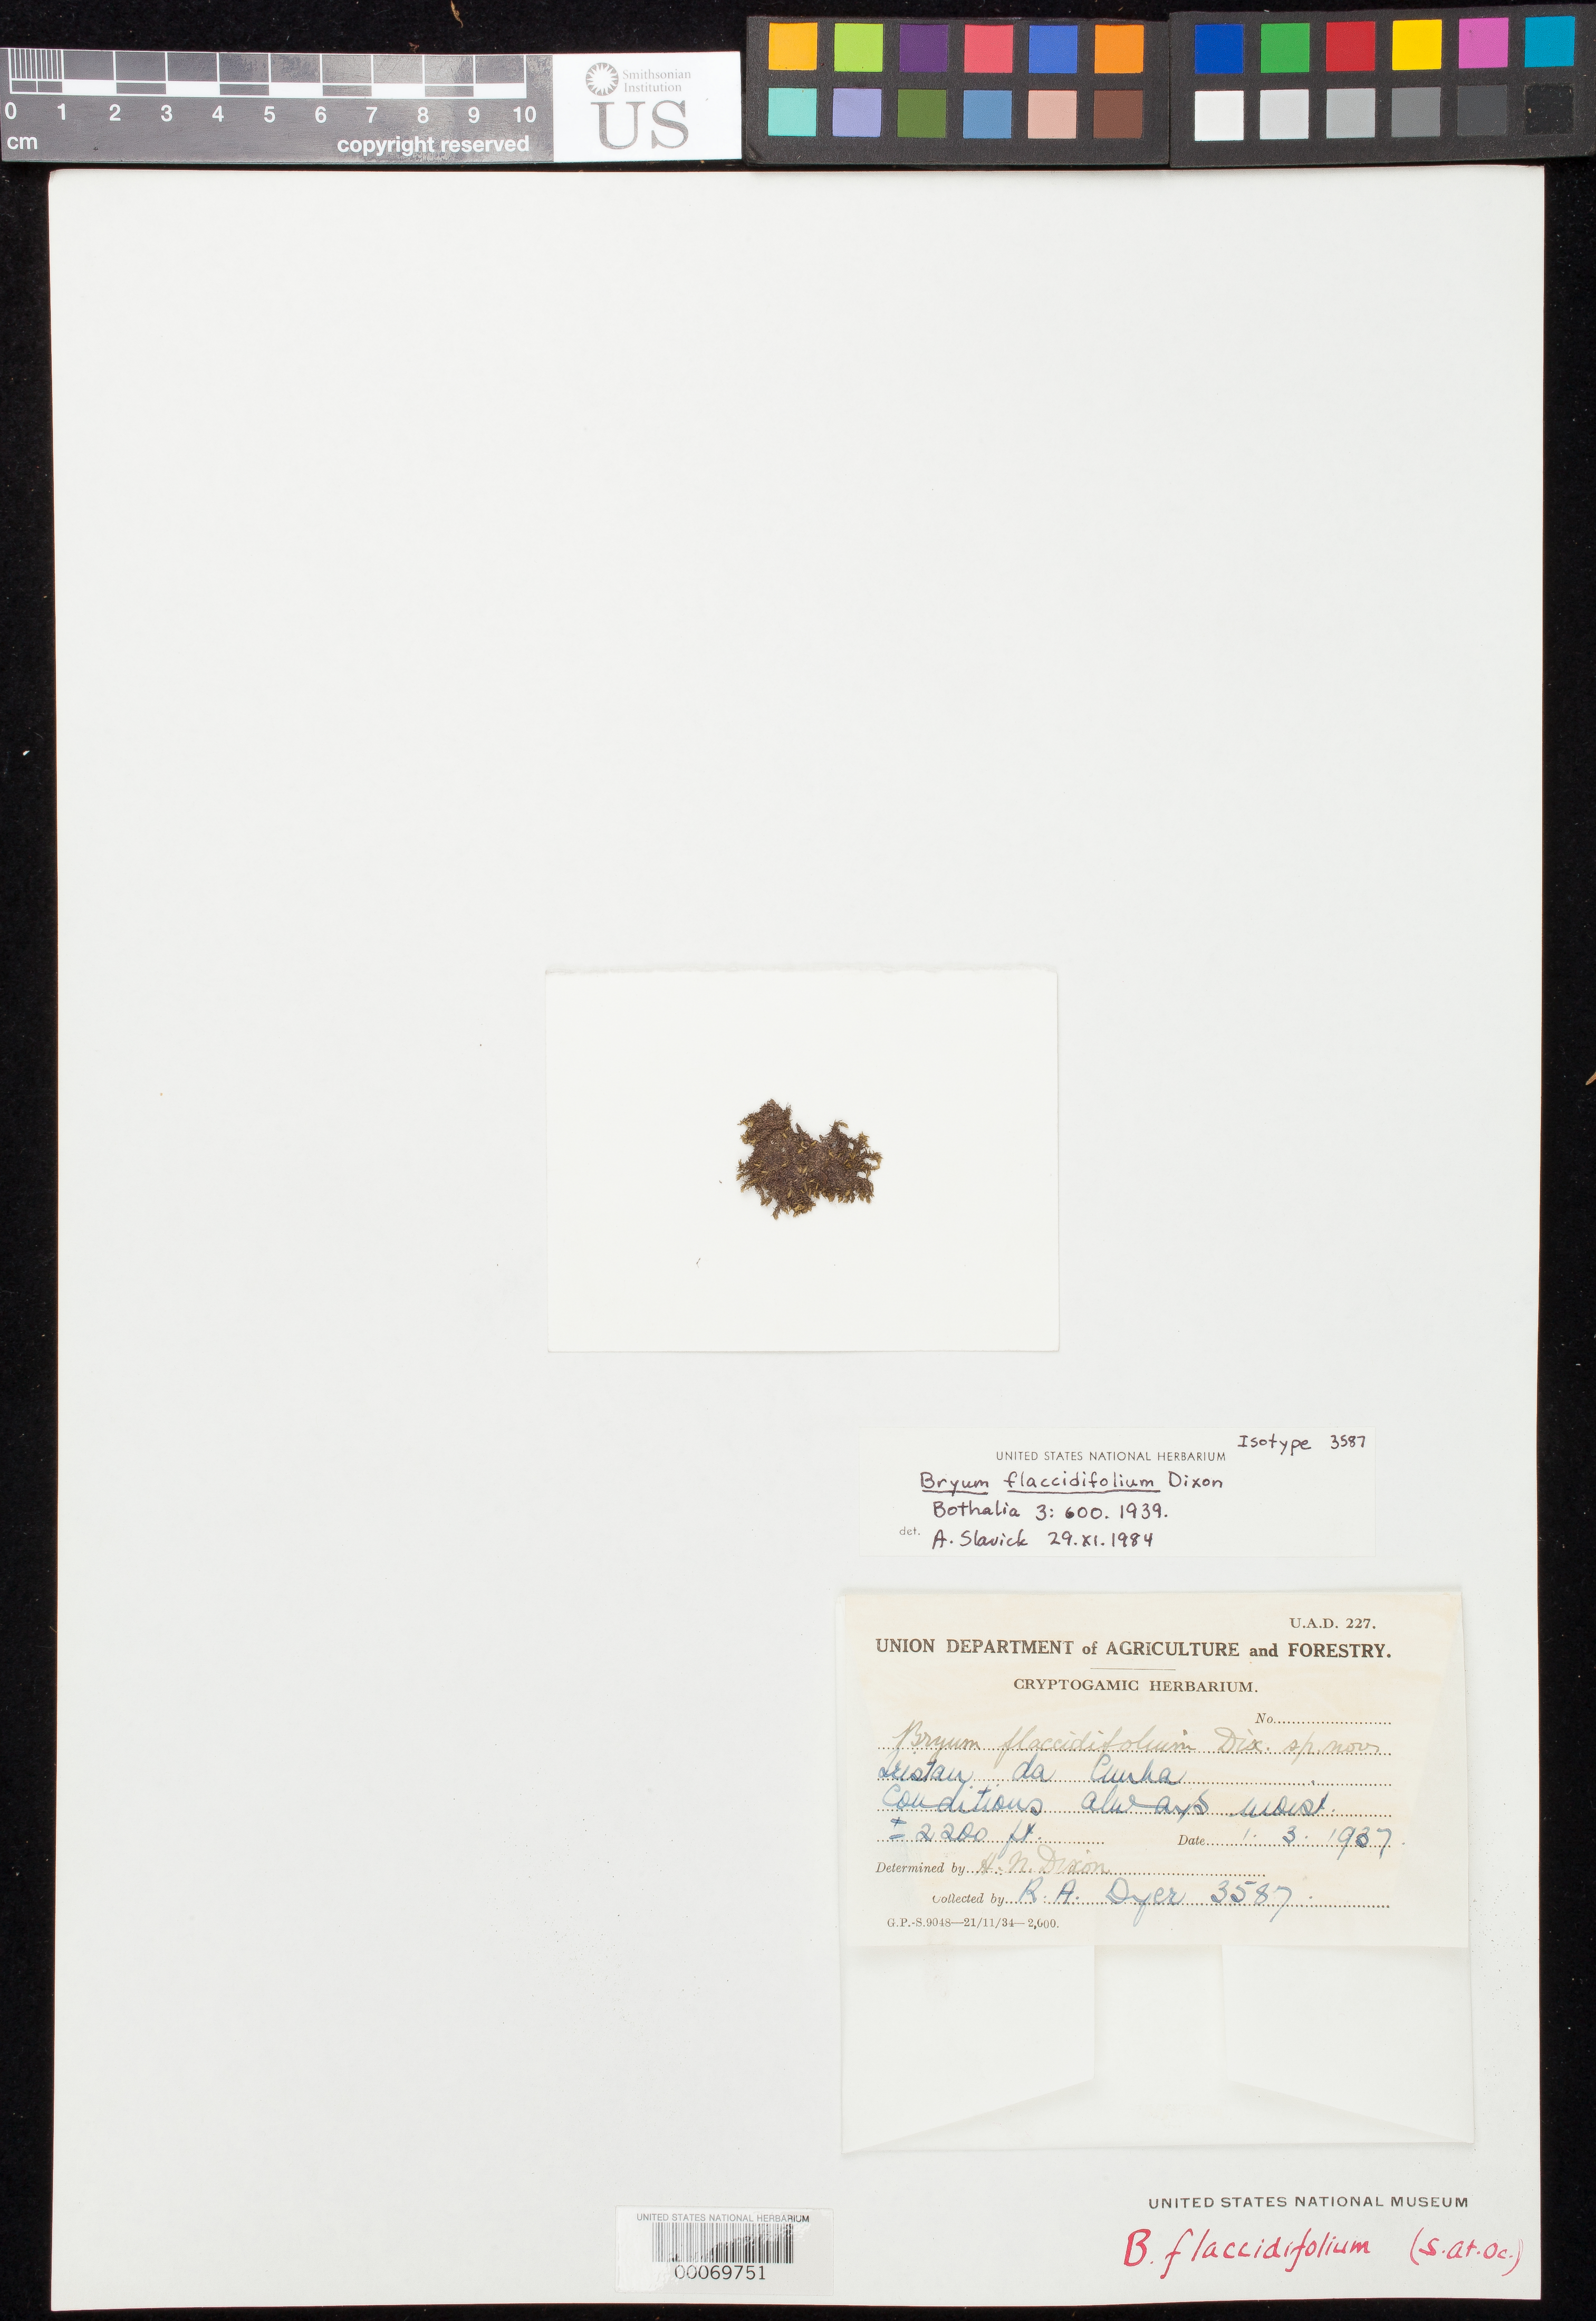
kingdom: Plantae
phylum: Bryophyta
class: Bryopsida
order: Bryales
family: Bryaceae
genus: Bryum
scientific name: Bryum flaccidifolium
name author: Dixon in R.A. Dyer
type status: Isotype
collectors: R. A. Dyer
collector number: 3587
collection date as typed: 01 Mar 1937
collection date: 1937-03-01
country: St. Helena Islands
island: Tristan da Cunha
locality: Tristan de Cunha.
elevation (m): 671